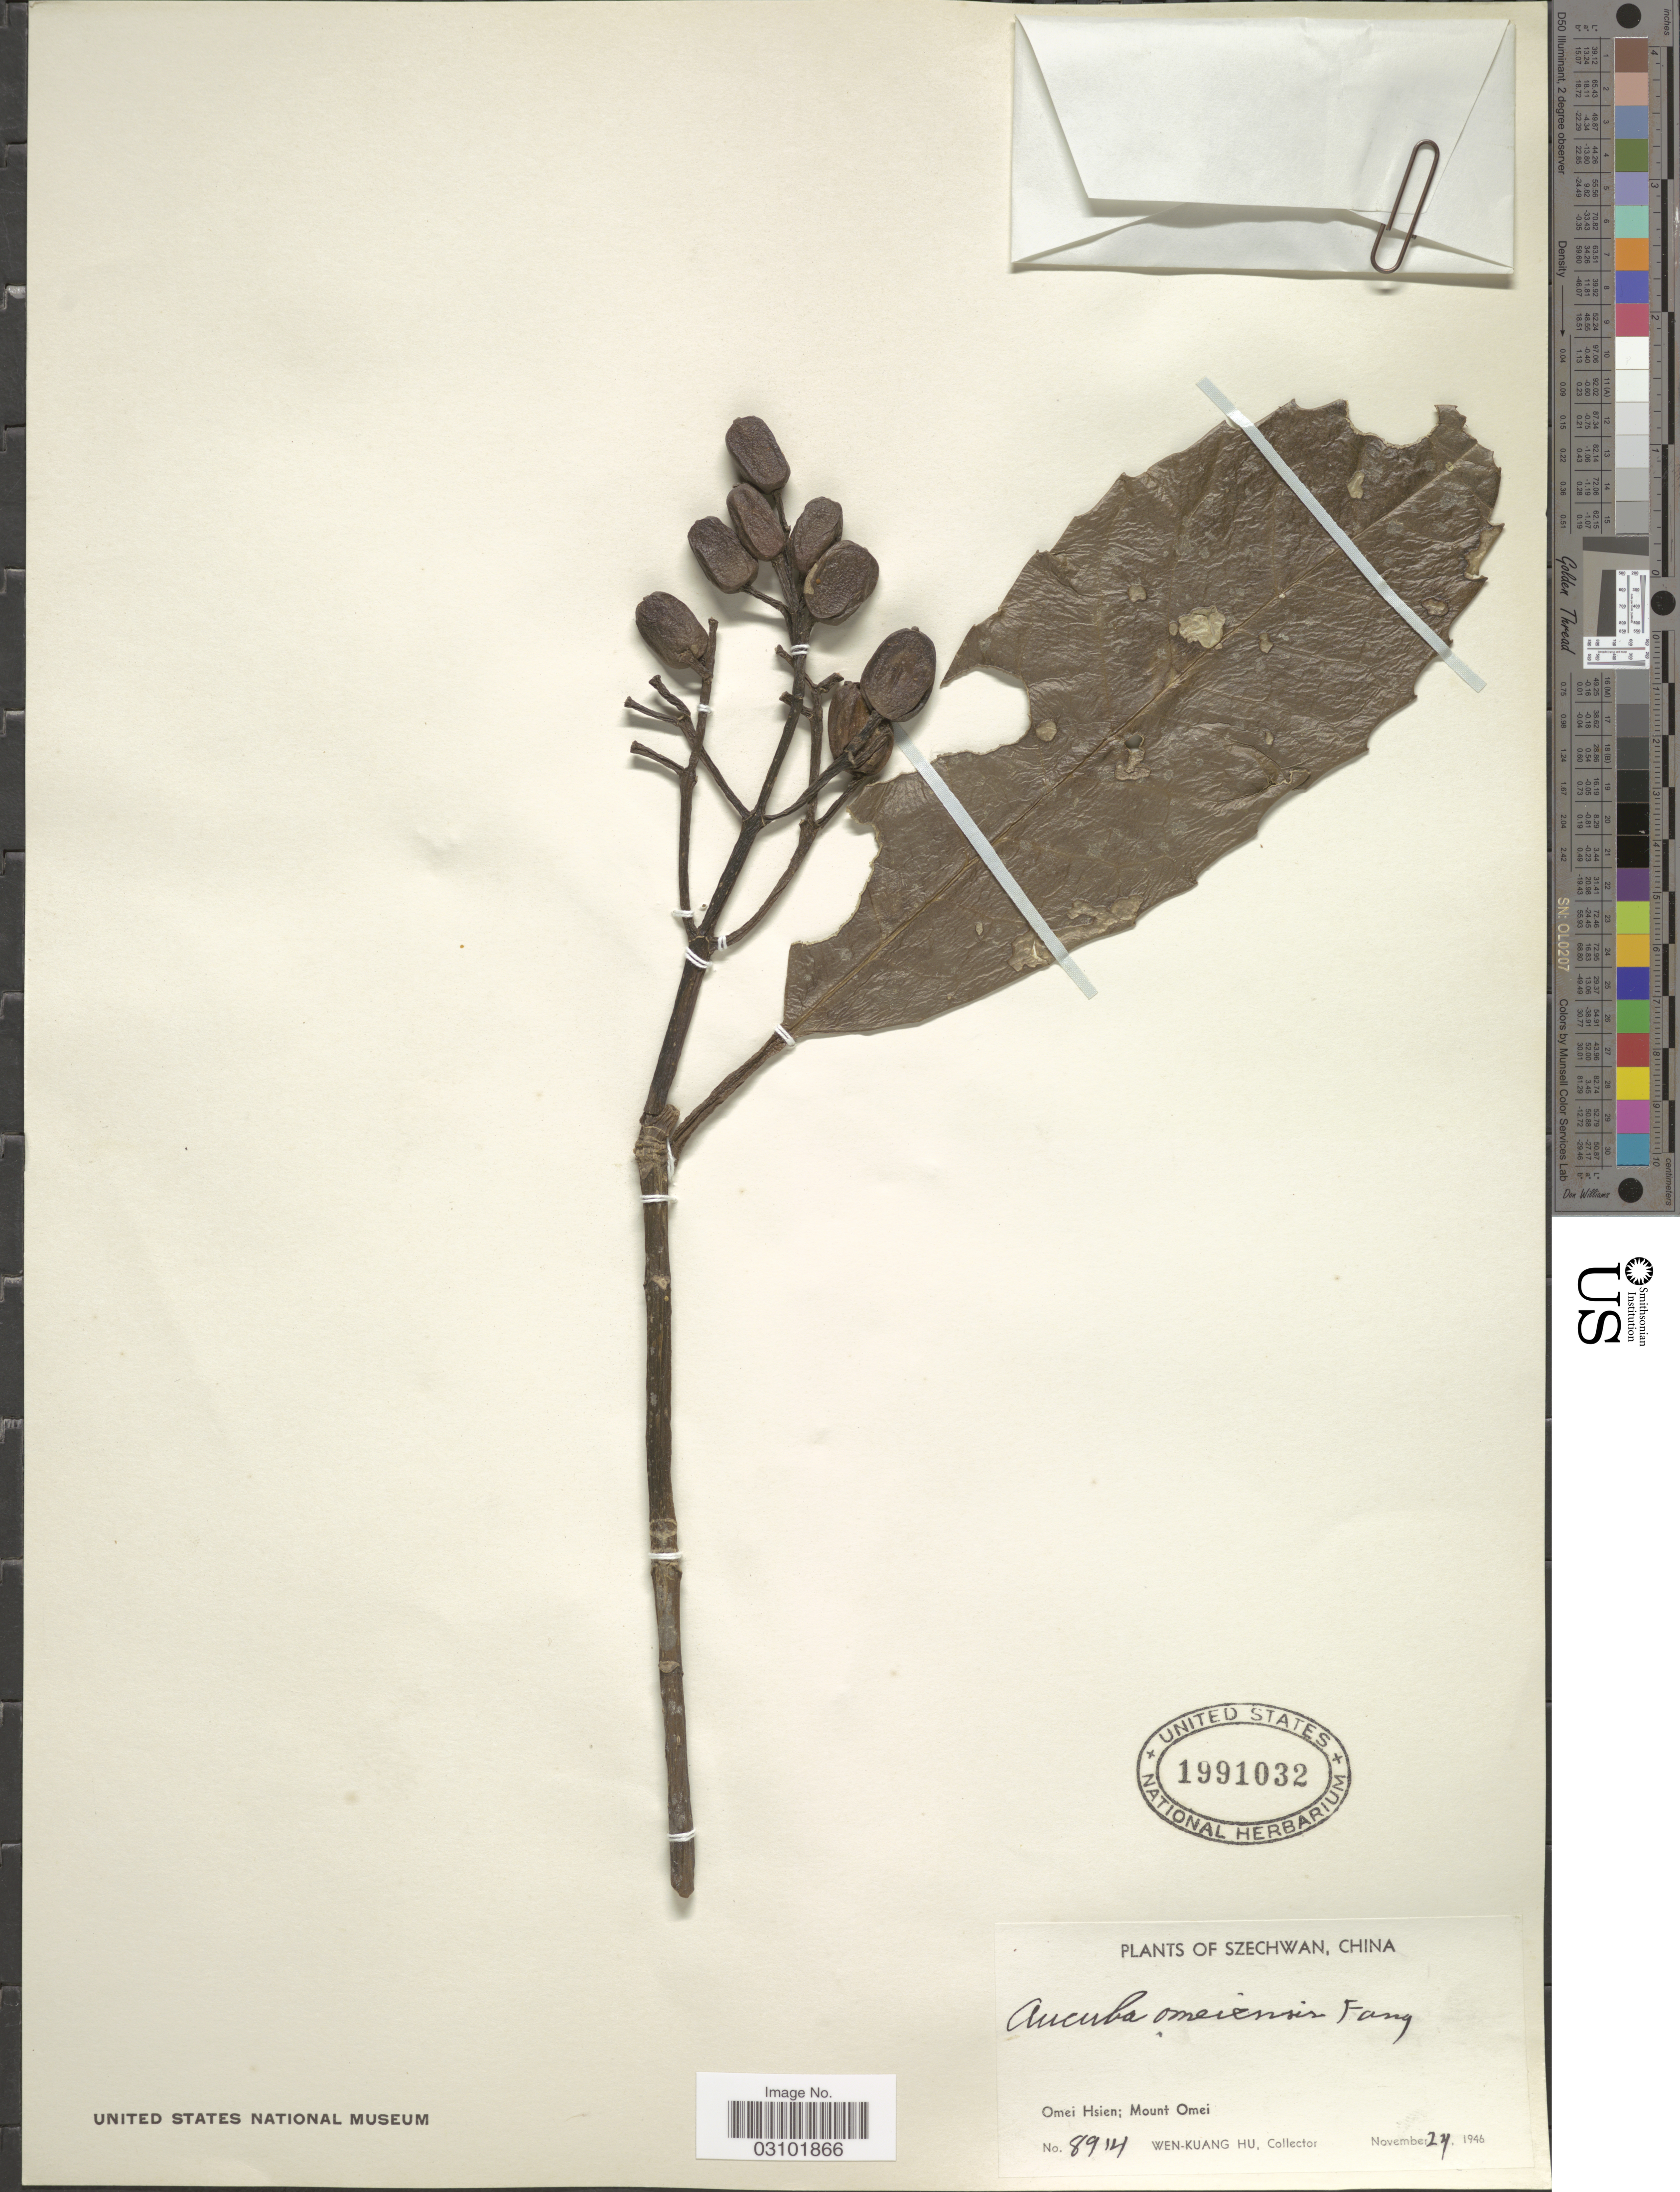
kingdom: Plantae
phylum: Tracheophyta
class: Magnoliopsida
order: Garryales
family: Garryaceae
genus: Aucuba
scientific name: Aucuba omeiensis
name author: W.P. Fang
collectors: W. K. Hu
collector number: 8914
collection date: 1946-11-24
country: China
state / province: Sichuan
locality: Szechwan. Omei Hsien; Mount Omei.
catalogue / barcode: US 1991032